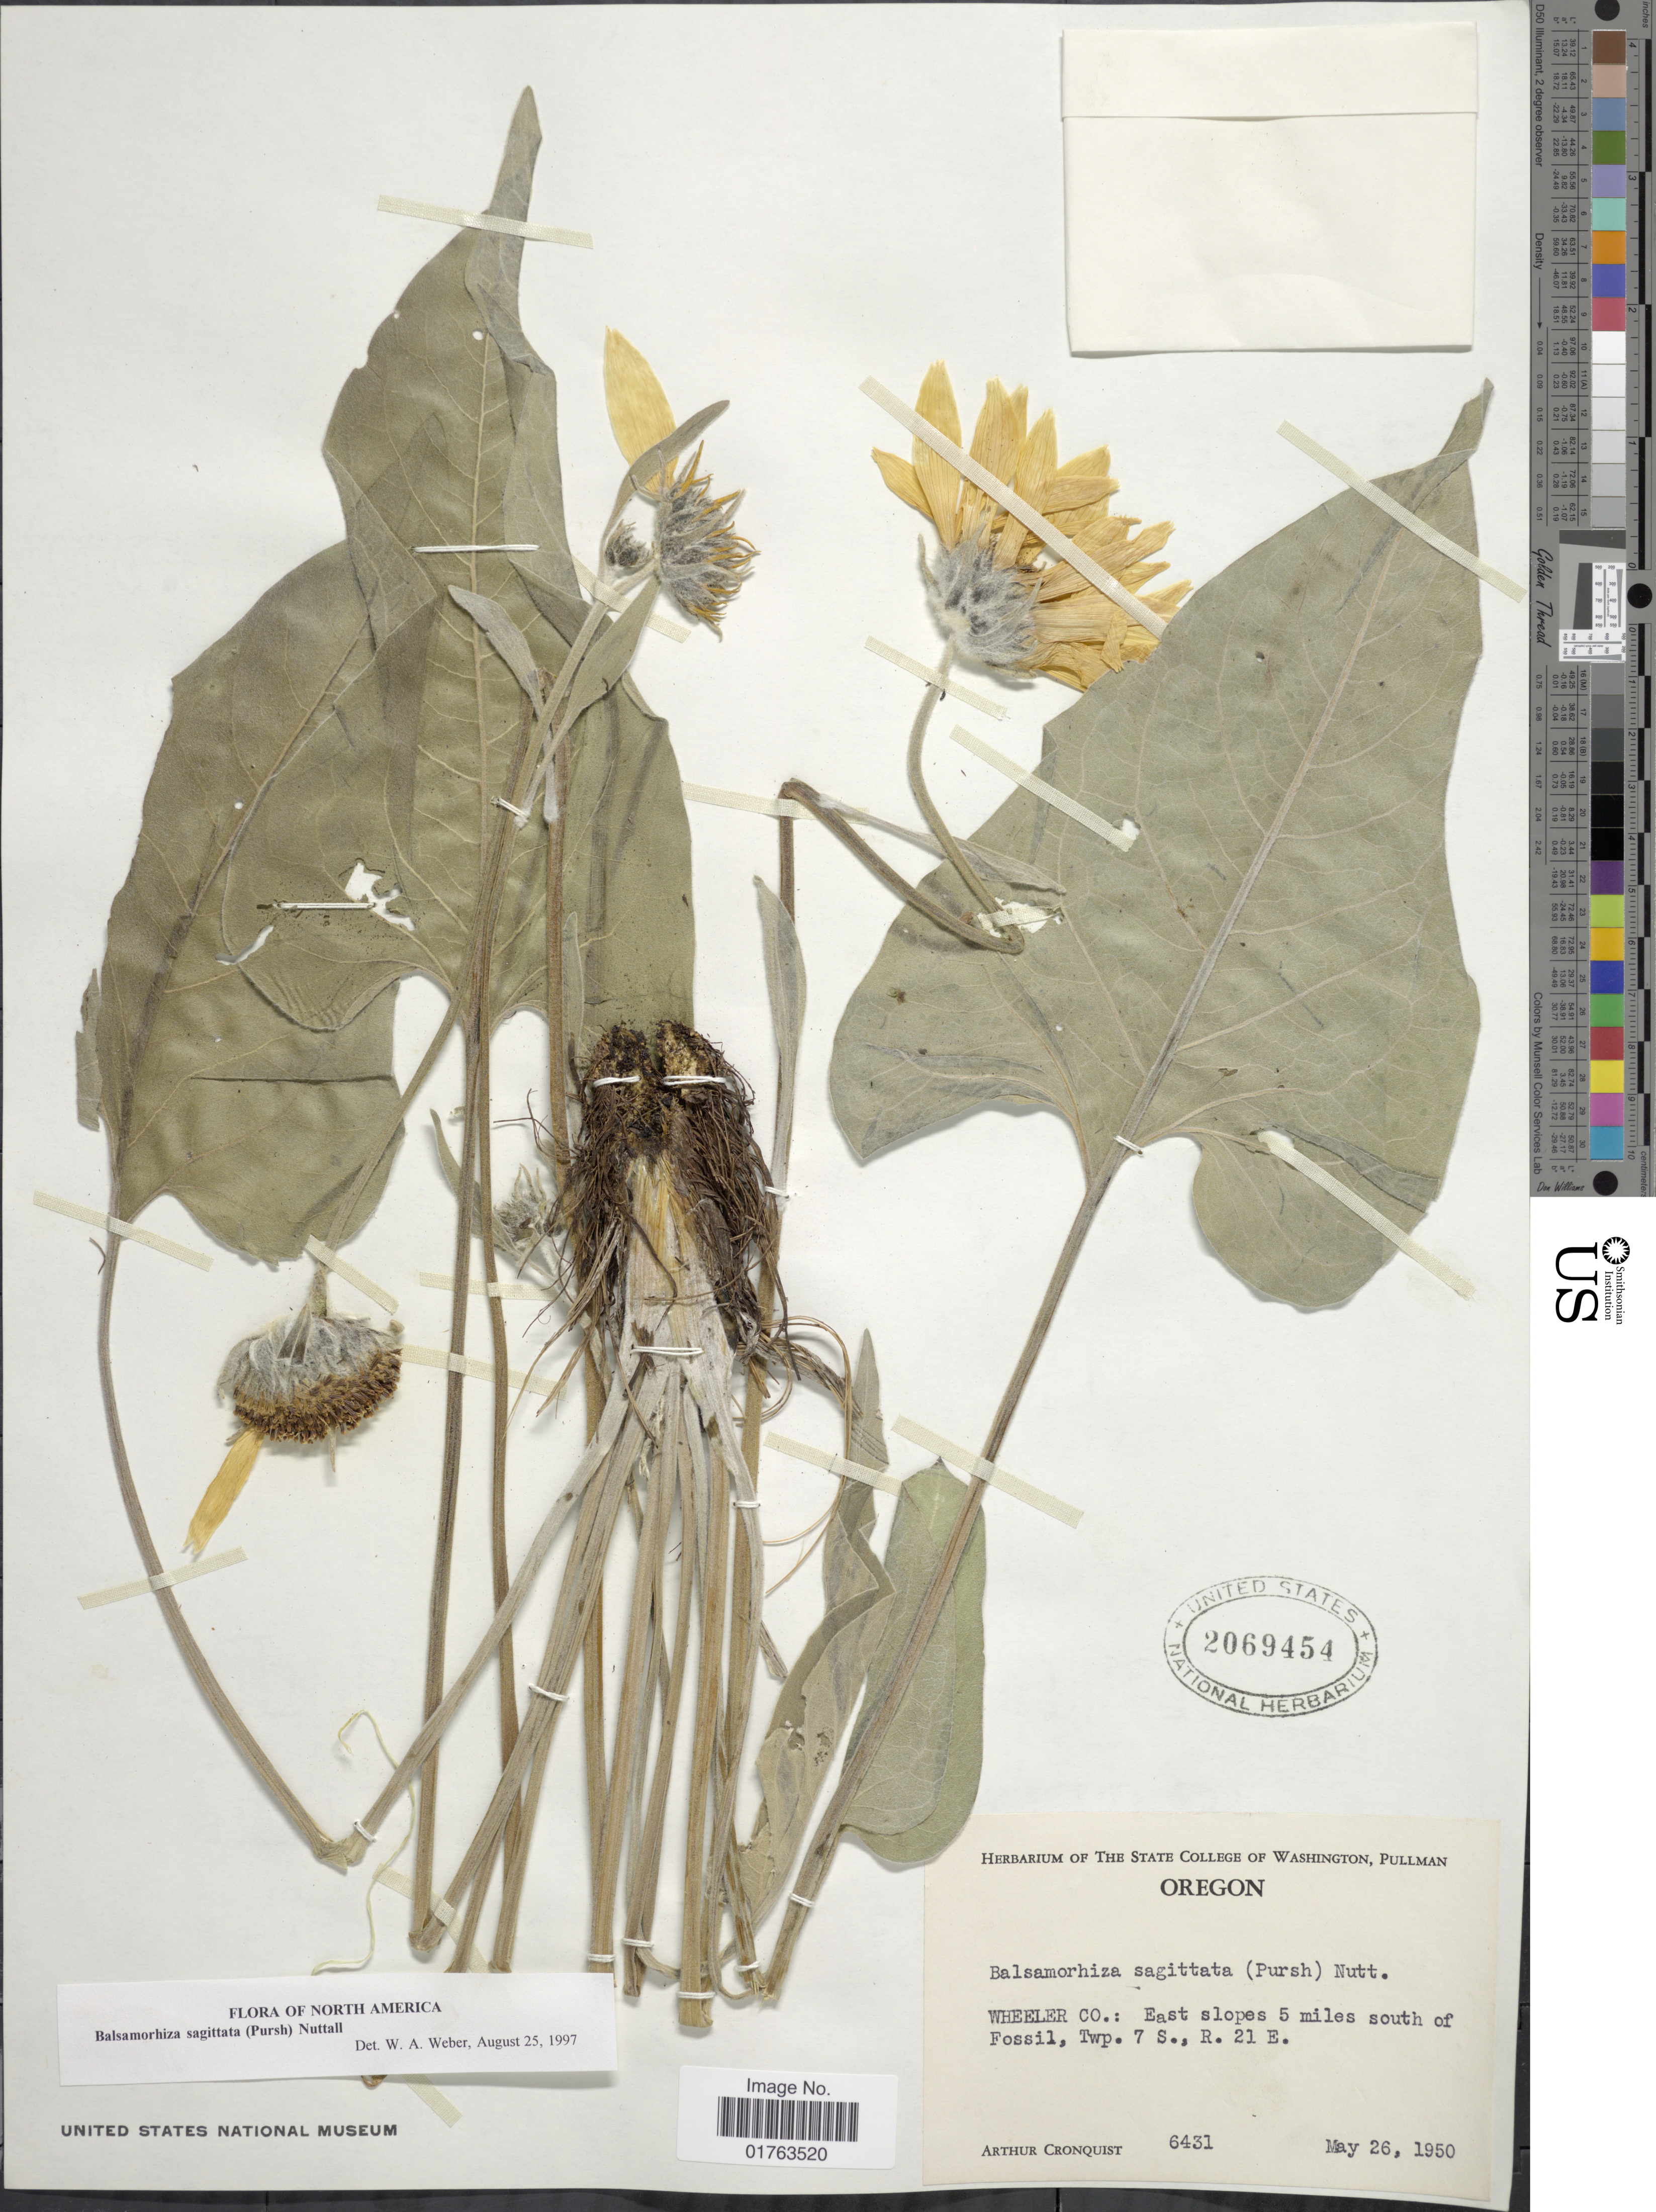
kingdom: Plantae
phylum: Tracheophyta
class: Magnoliopsida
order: Asterales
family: Asteraceae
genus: Balsamorhiza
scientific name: Balsamorhiza sagittata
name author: (Pursh) Nutt.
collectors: A. J. Cronquist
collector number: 6431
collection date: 1950-05-26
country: United States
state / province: Oregon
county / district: Wheeler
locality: Wheeler Co.: East slopes 5 miles south of Fossil, Twp. 7 S., R. 21 E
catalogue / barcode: US 2069454